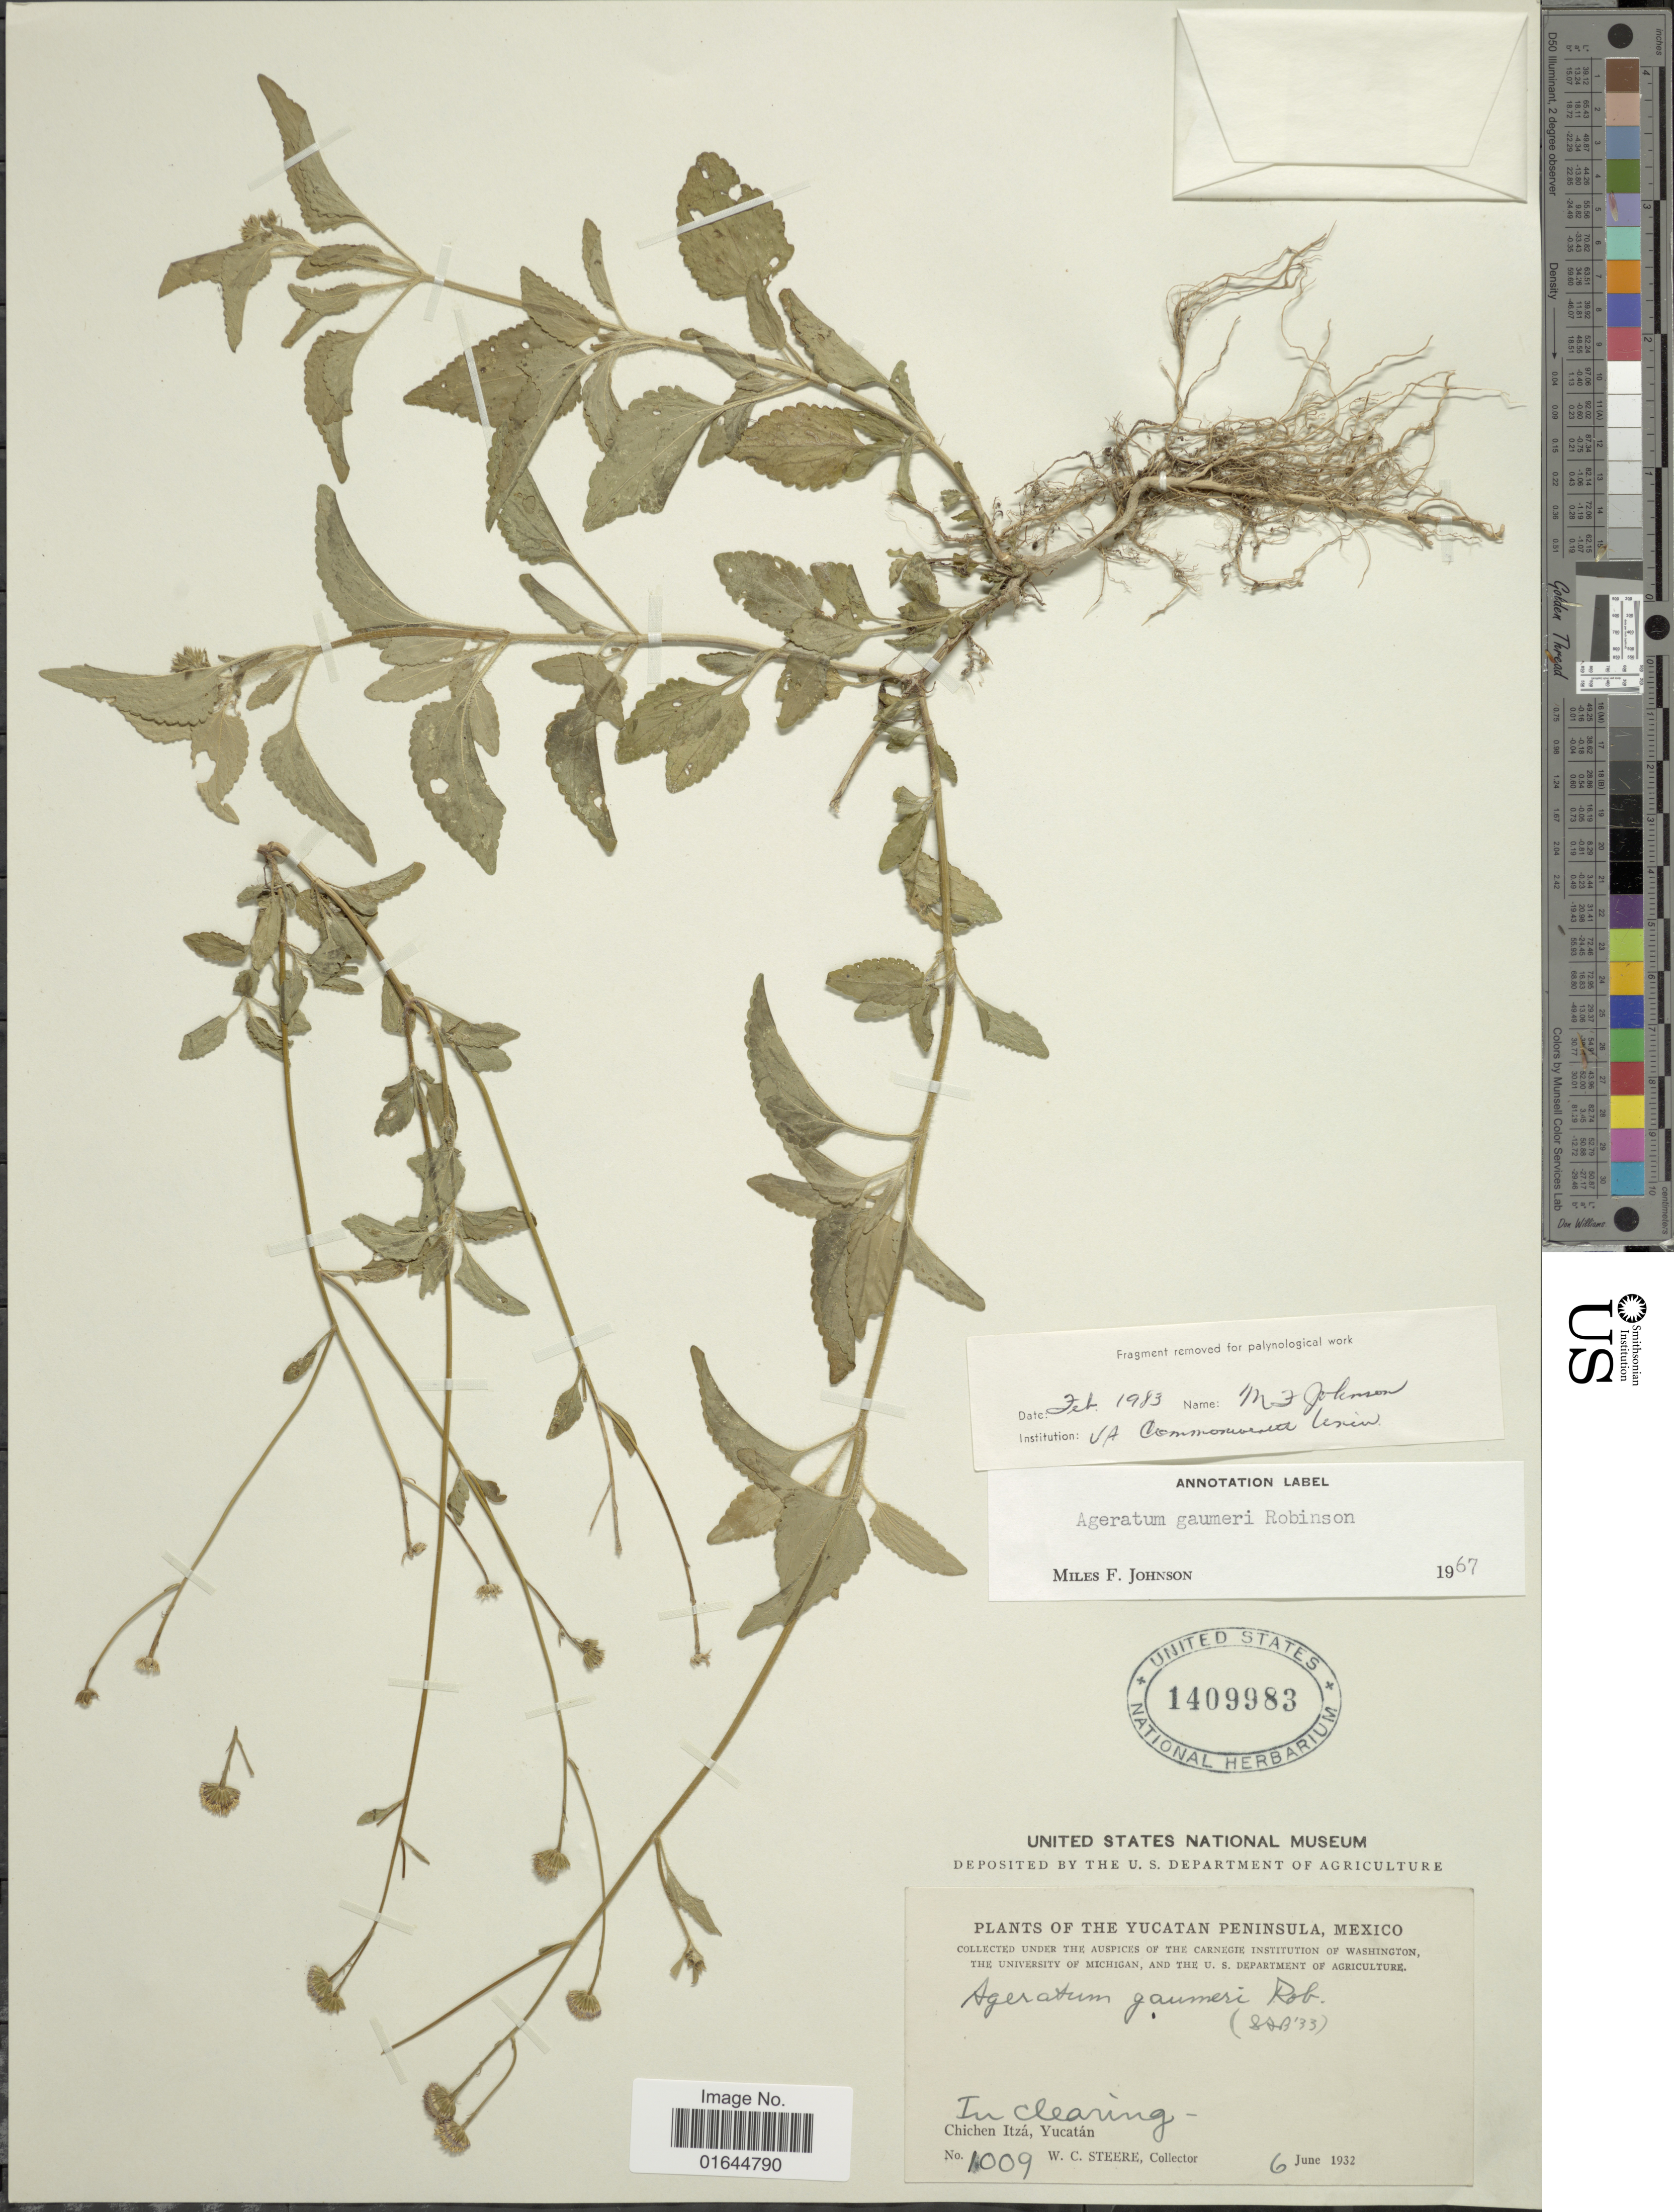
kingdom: Plantae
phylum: Tracheophyta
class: Magnoliopsida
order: Asterales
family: Asteraceae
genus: Ageratum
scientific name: Ageratum gaumeri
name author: B.L. Rob.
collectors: W. C. Steere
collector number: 1009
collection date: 1932-06-06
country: Mexico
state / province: Yucatán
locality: The Yucatan Peninsula, Mexico, In clearing- Chichen Itzá, Yucatán.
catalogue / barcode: US 1409983